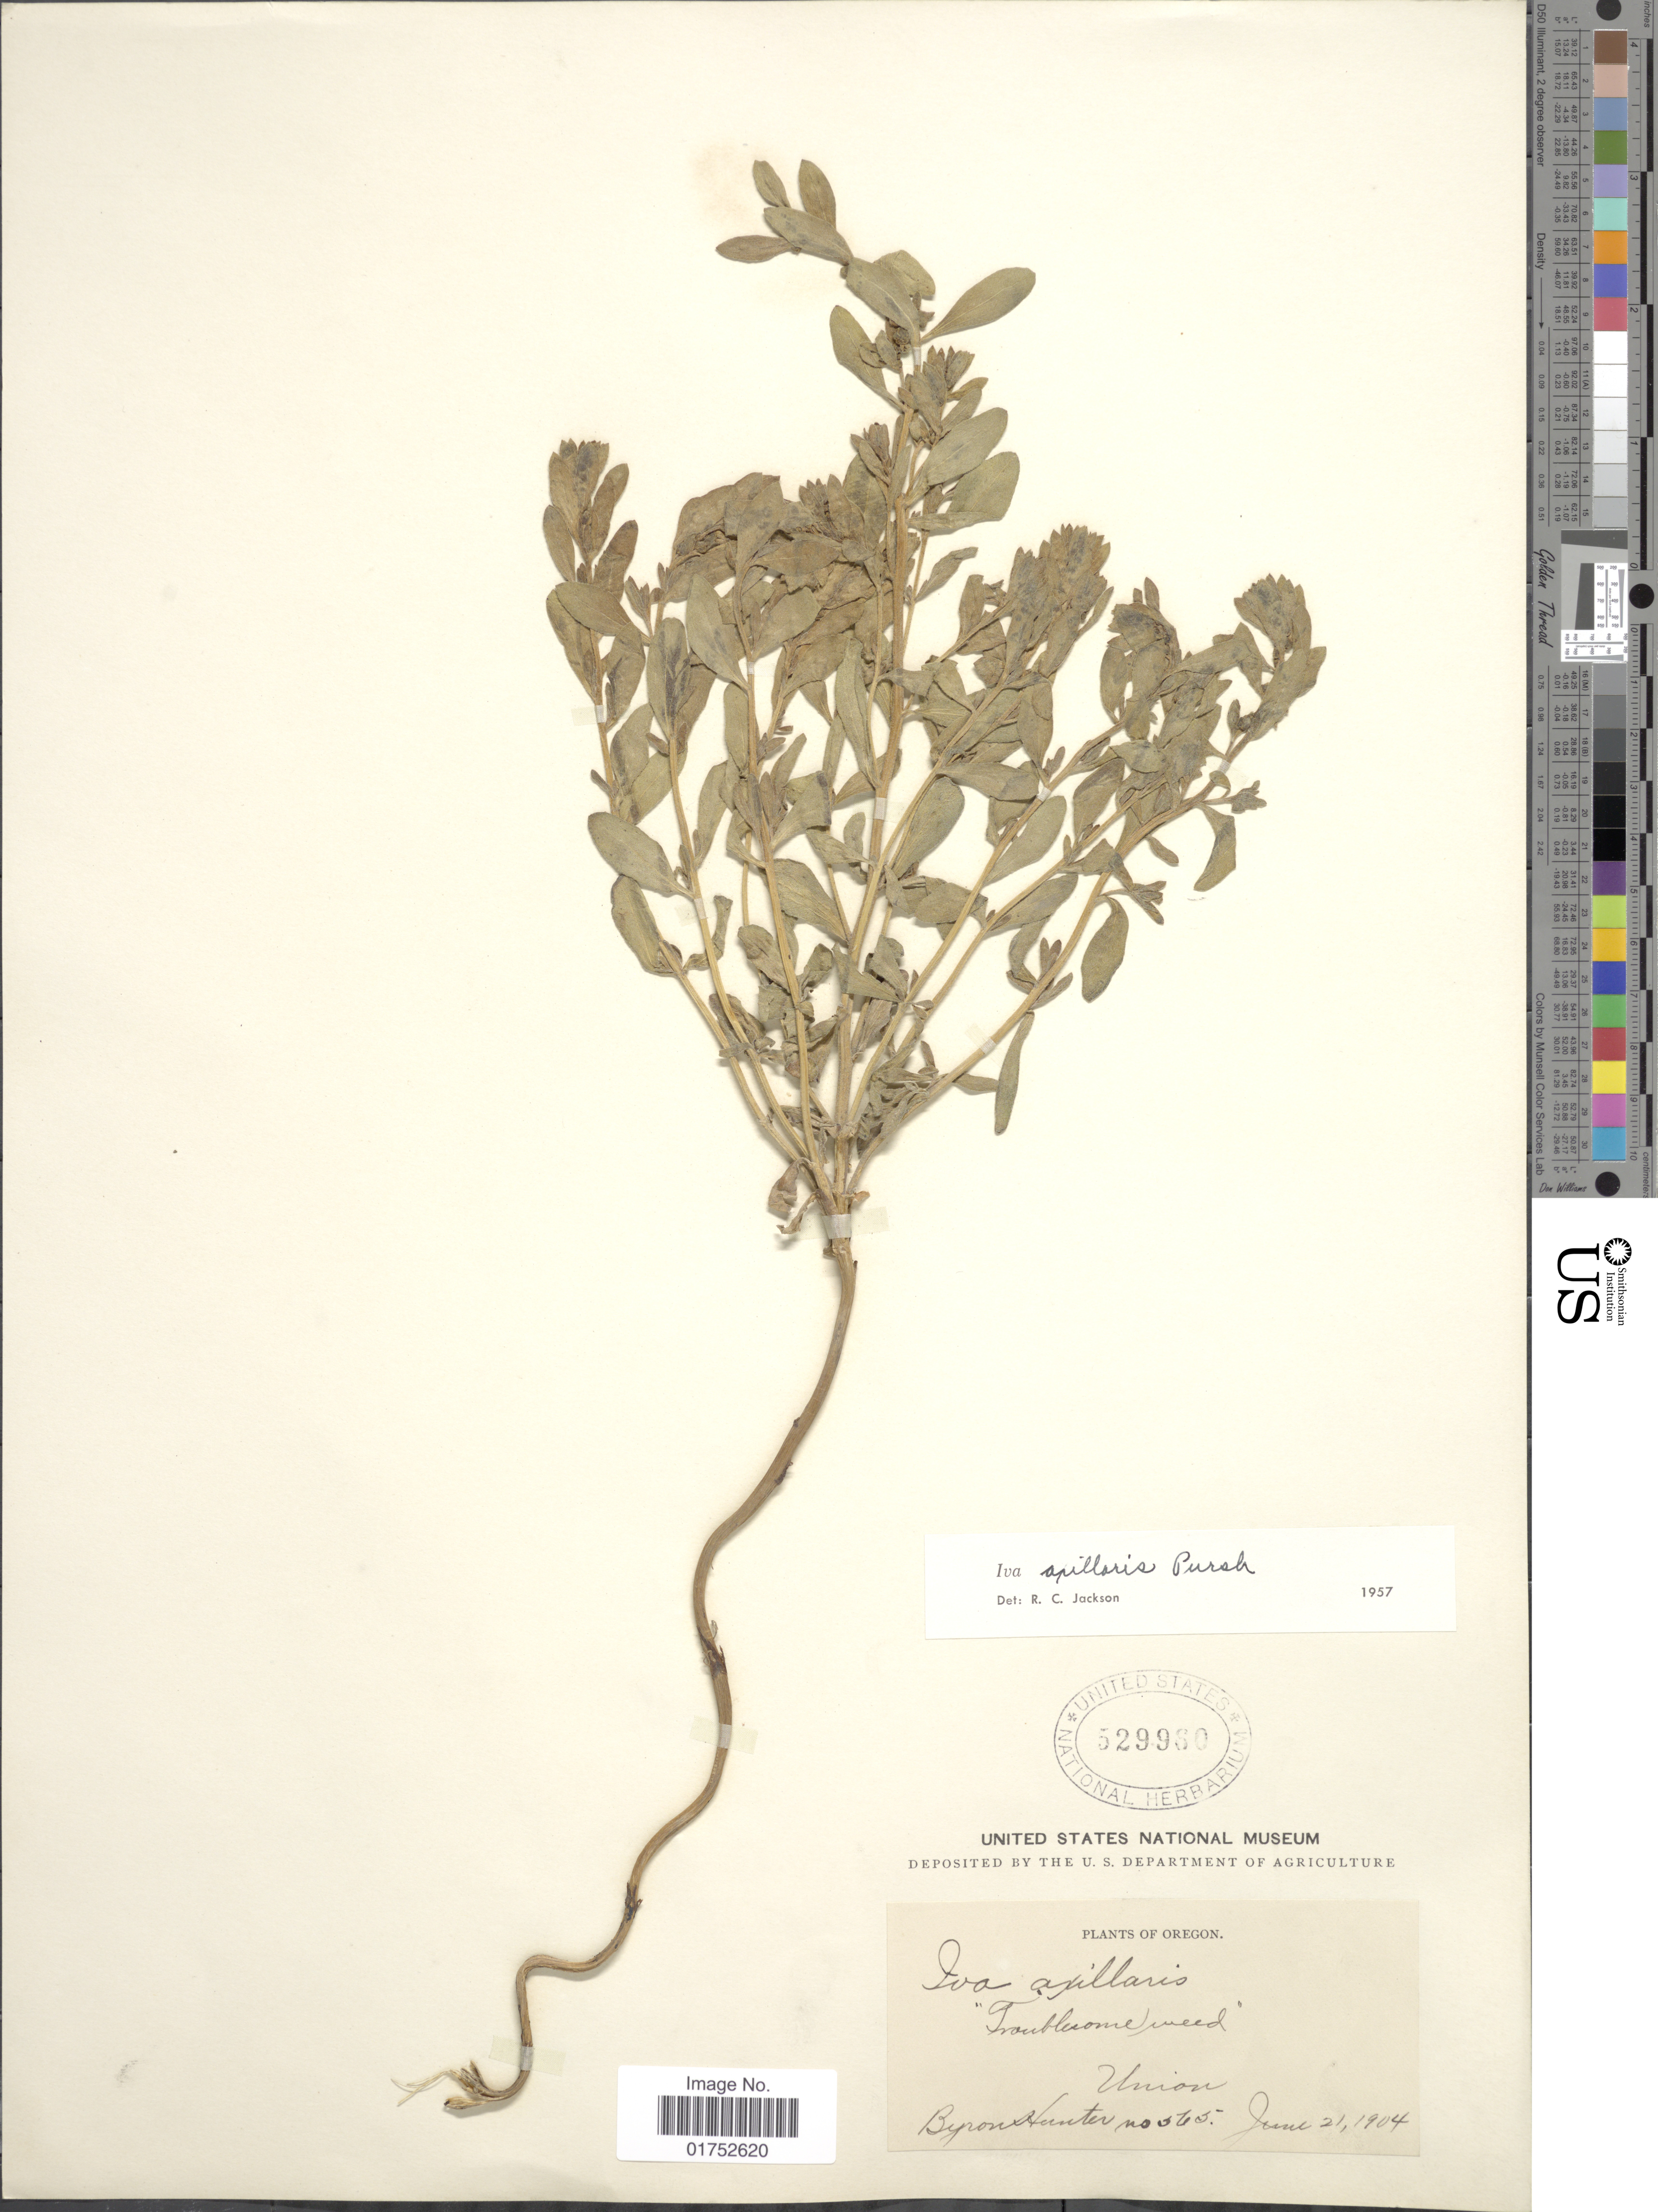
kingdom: Plantae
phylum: Tracheophyta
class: Magnoliopsida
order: Asterales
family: Asteraceae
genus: Iva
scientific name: Iva axillaris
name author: Pursh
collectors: B. Hunter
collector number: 565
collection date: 1904-06-21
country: United States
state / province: Oregon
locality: Union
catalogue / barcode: US 529960